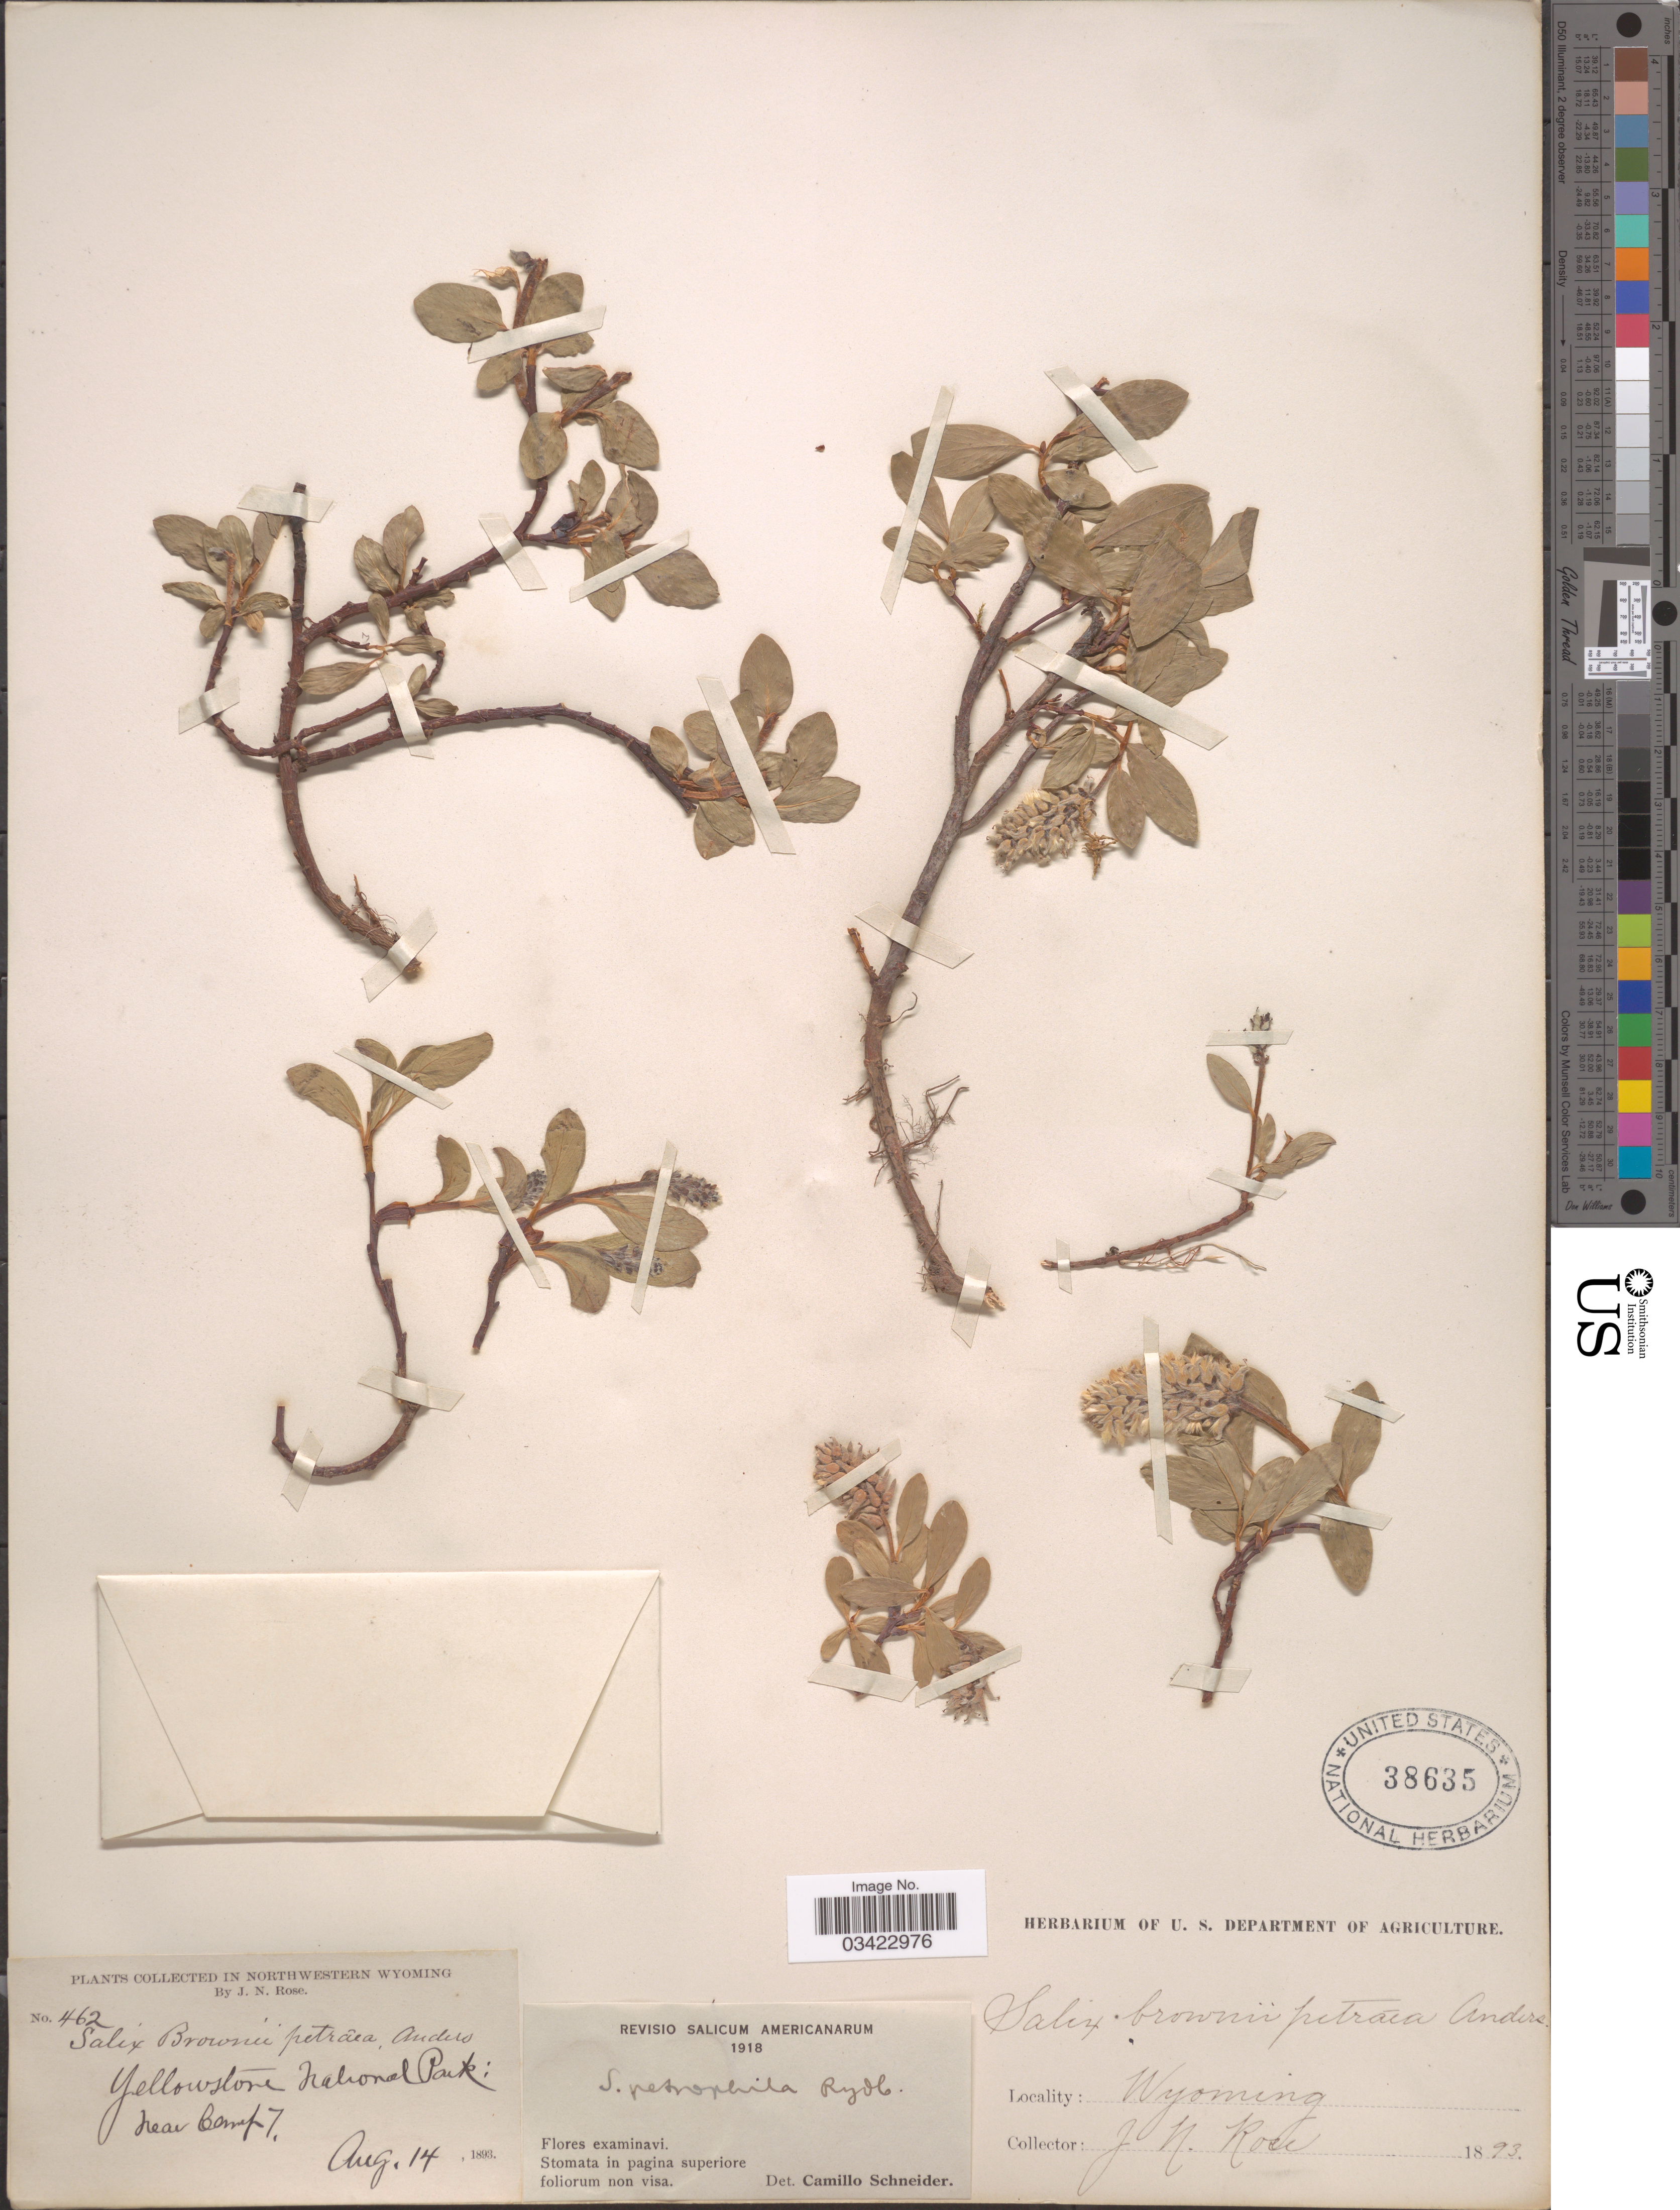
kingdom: Plantae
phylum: Tracheophyta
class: Magnoliopsida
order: Malpighiales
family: Salicaceae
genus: Salix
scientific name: Salix anglorum var. antiplasta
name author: C.K. Schneid.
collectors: J. N. Rose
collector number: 462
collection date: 1893-08-14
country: United States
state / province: Wyoming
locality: Northwestern Wyoming. Yellowstone National Park: near Camp 7.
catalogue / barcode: US 38635